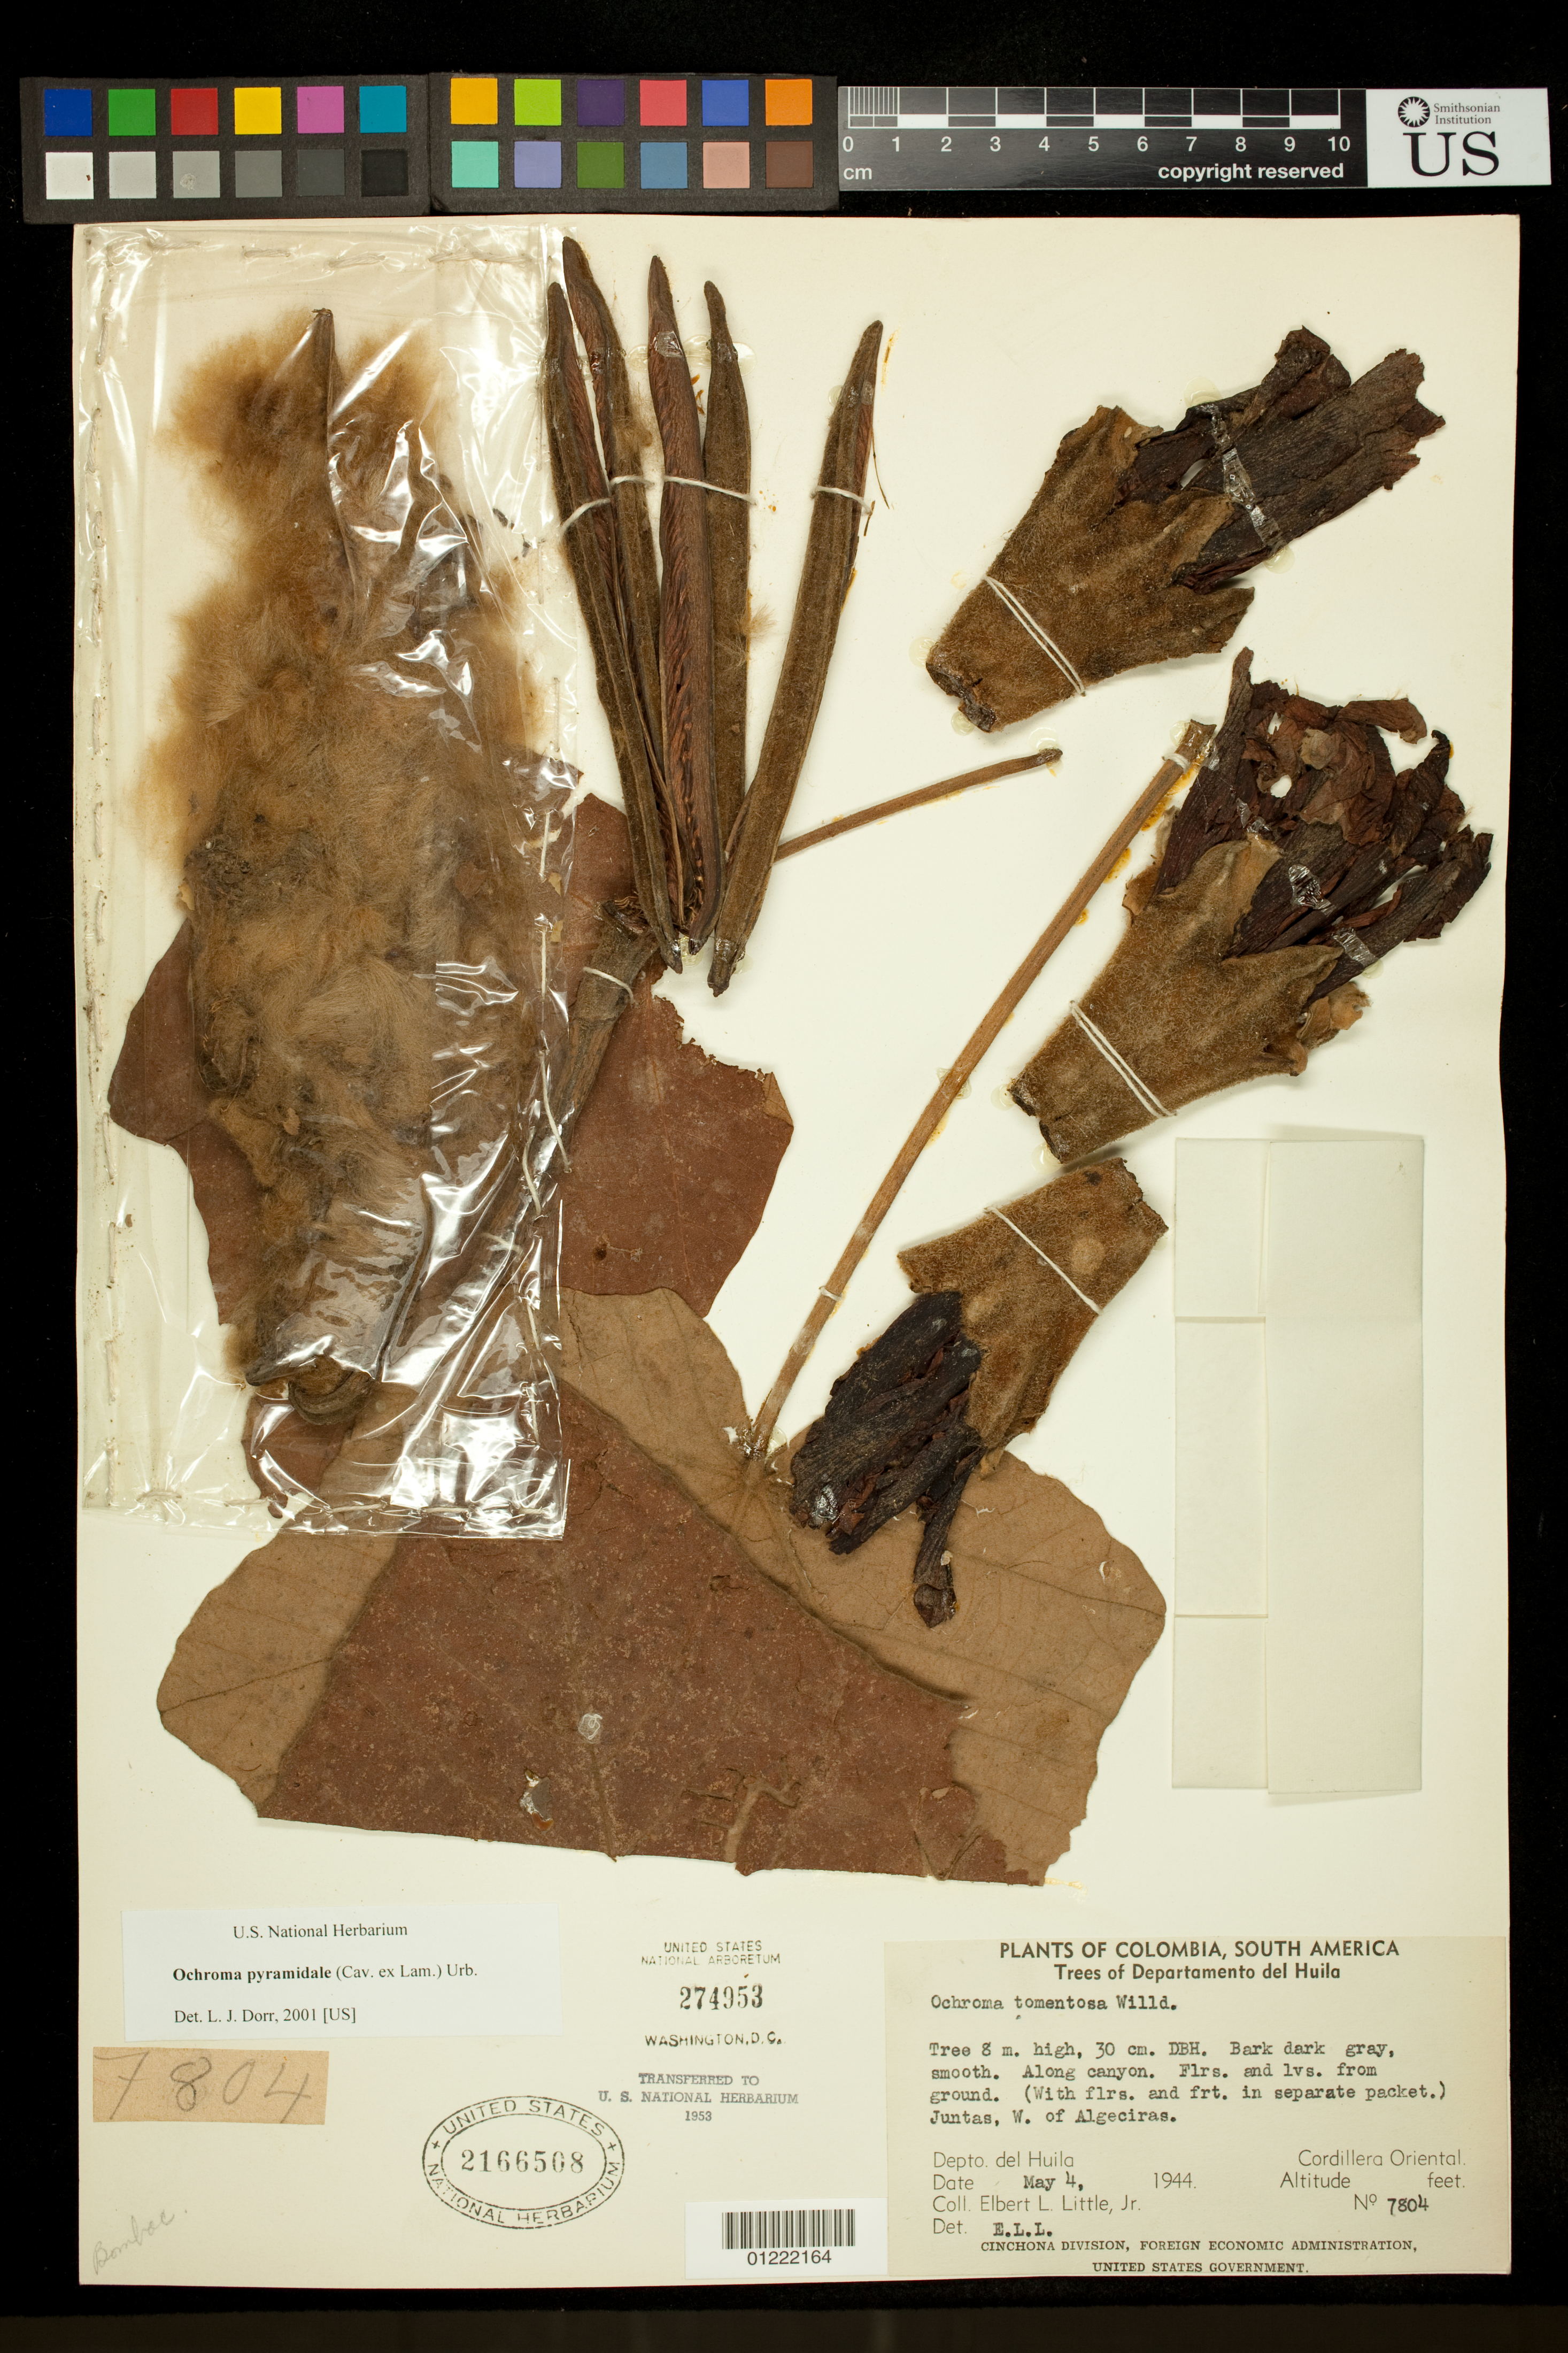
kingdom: Plantae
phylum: Tracheophyta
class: Magnoliopsida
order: Malvales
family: Malvaceae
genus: Ochroma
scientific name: Ochroma pyramidale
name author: (Cav. ex Lam.) Urb.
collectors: E. L. Little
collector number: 7804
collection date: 1944-05-04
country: Colombia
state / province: Huila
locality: Cordillera Oriental. Juntas, W. of Algeciras. Along canyon.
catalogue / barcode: US 2166508